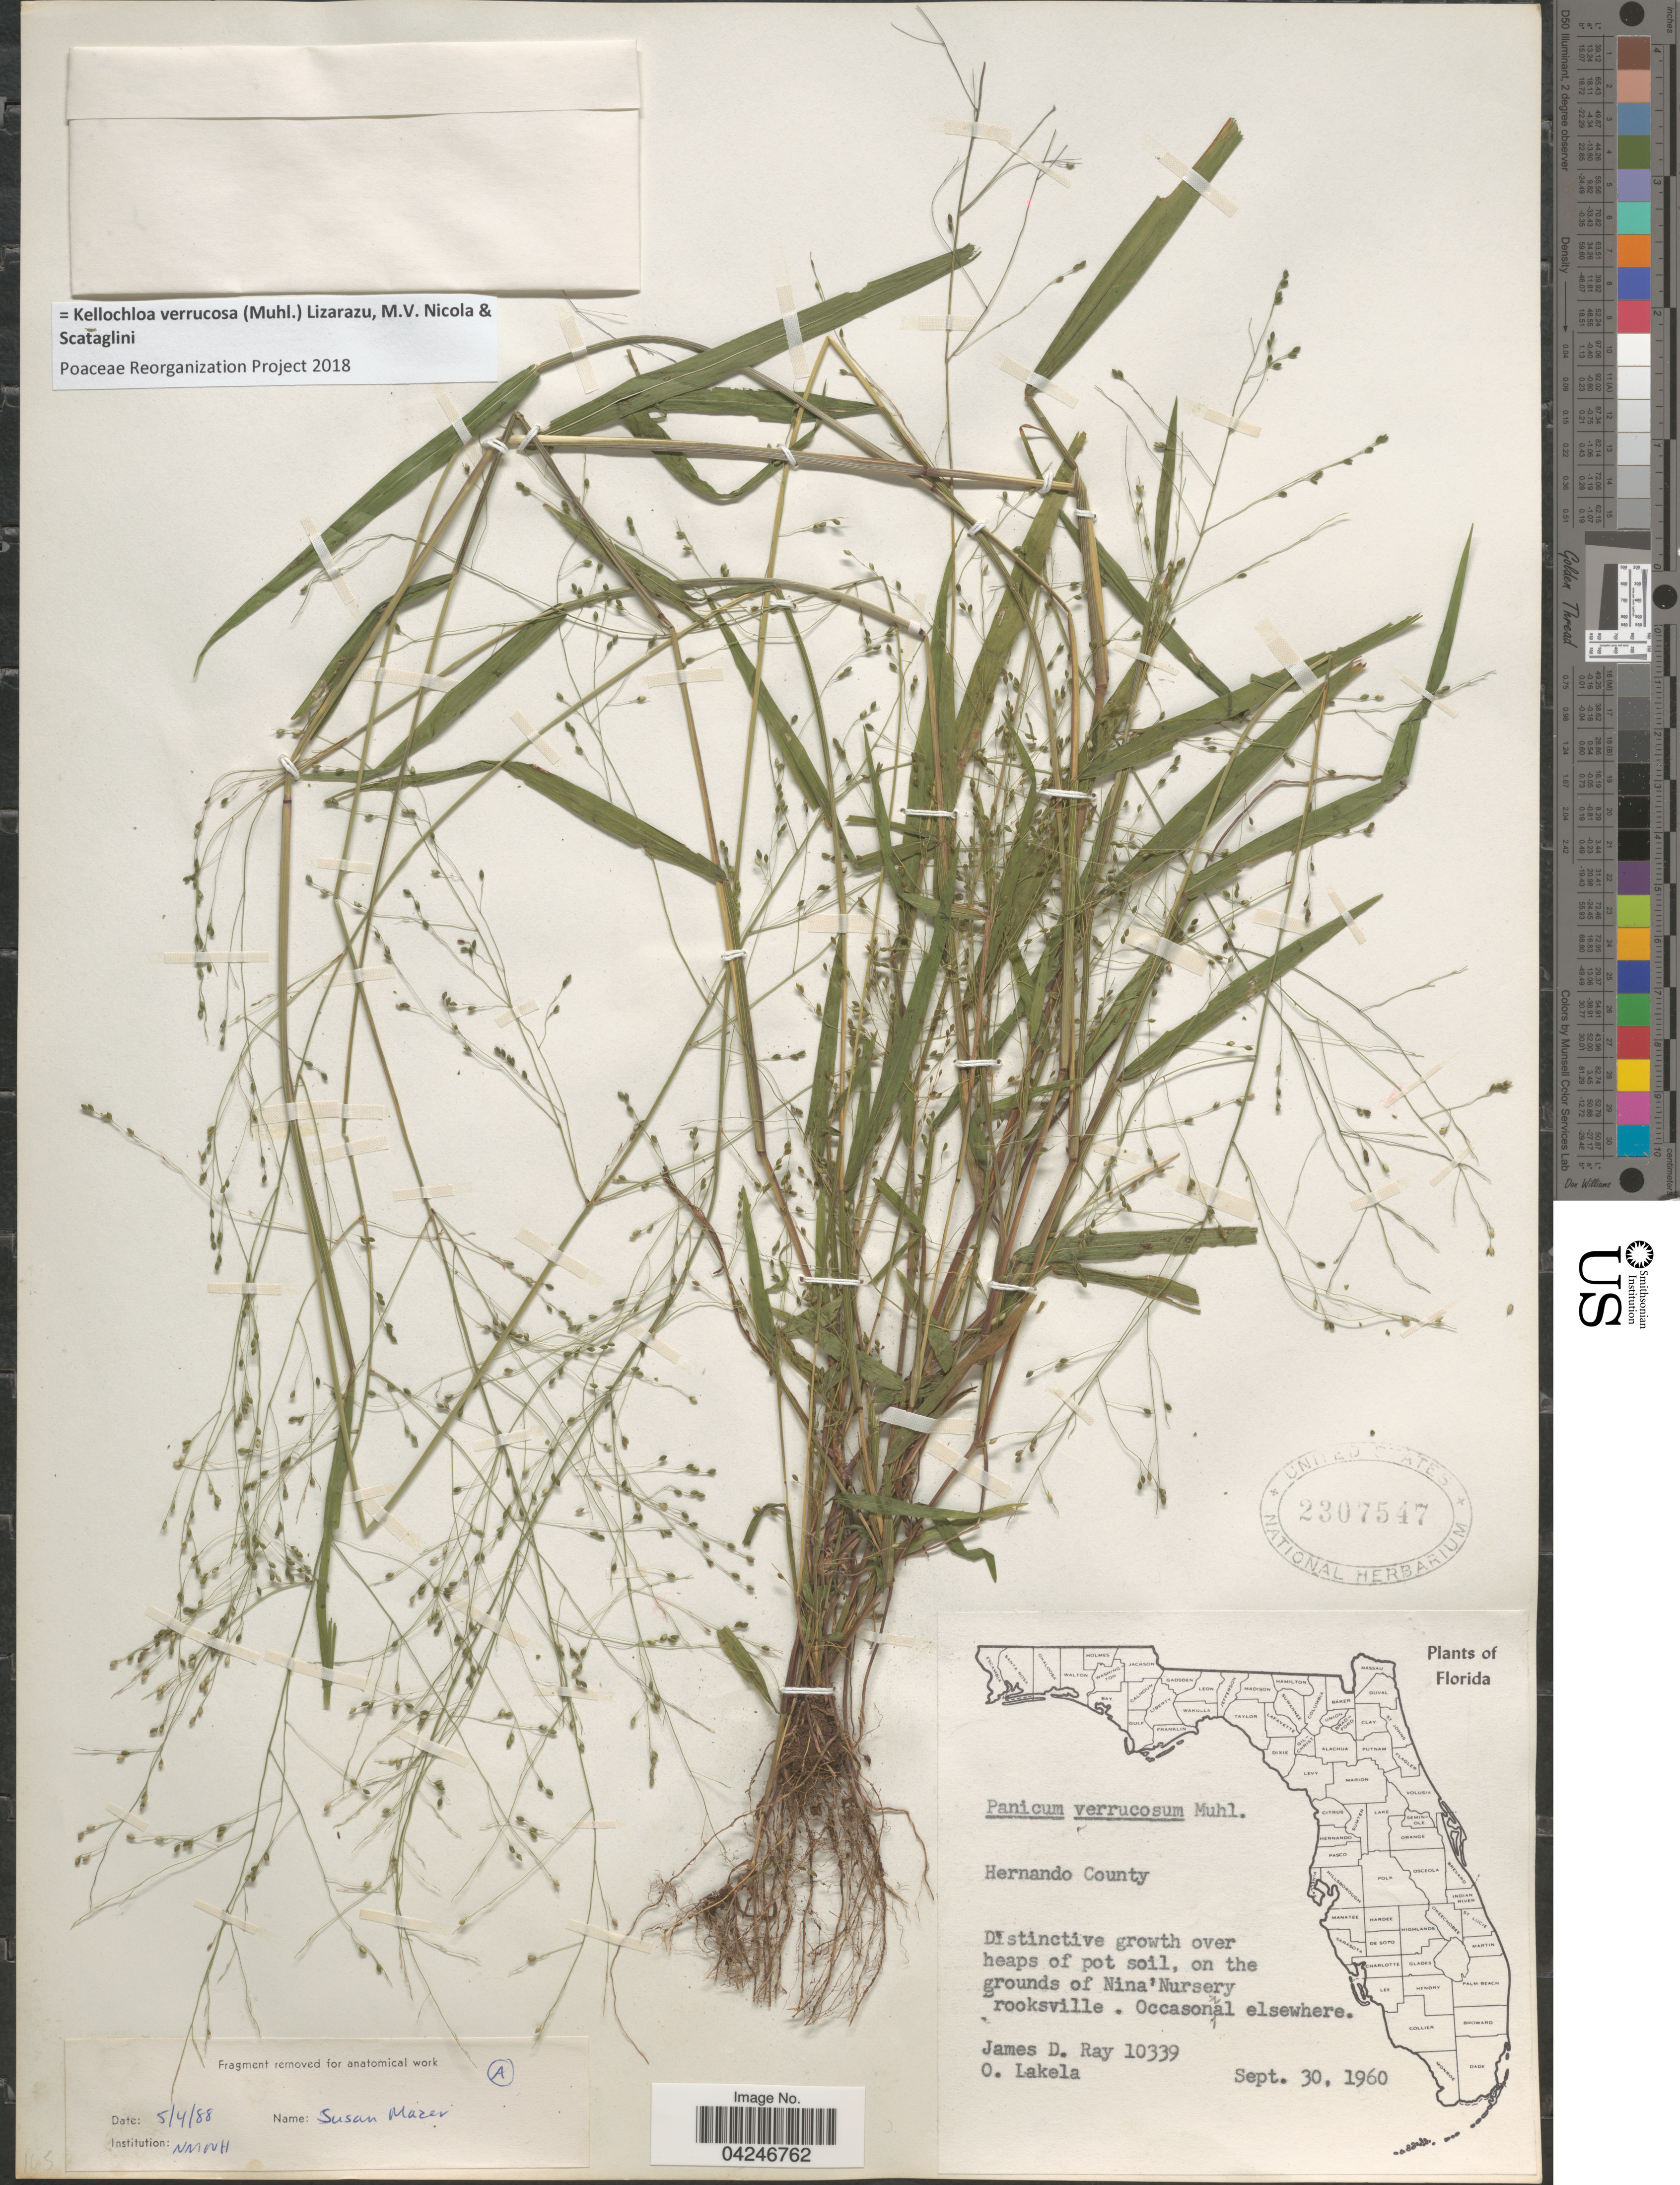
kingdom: Plantae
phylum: Tracheophyta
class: Liliopsida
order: Poales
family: Poaceae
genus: Kellochloa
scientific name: Kellochloa verrucosa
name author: (Muhl.) Lizarazu et al.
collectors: J. Ray & O. Lakela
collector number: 10339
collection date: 1960-09-30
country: United States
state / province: Florida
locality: Hernando County. On the grounds of Nina'Nursery, Brooksville.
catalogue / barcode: US 2307547